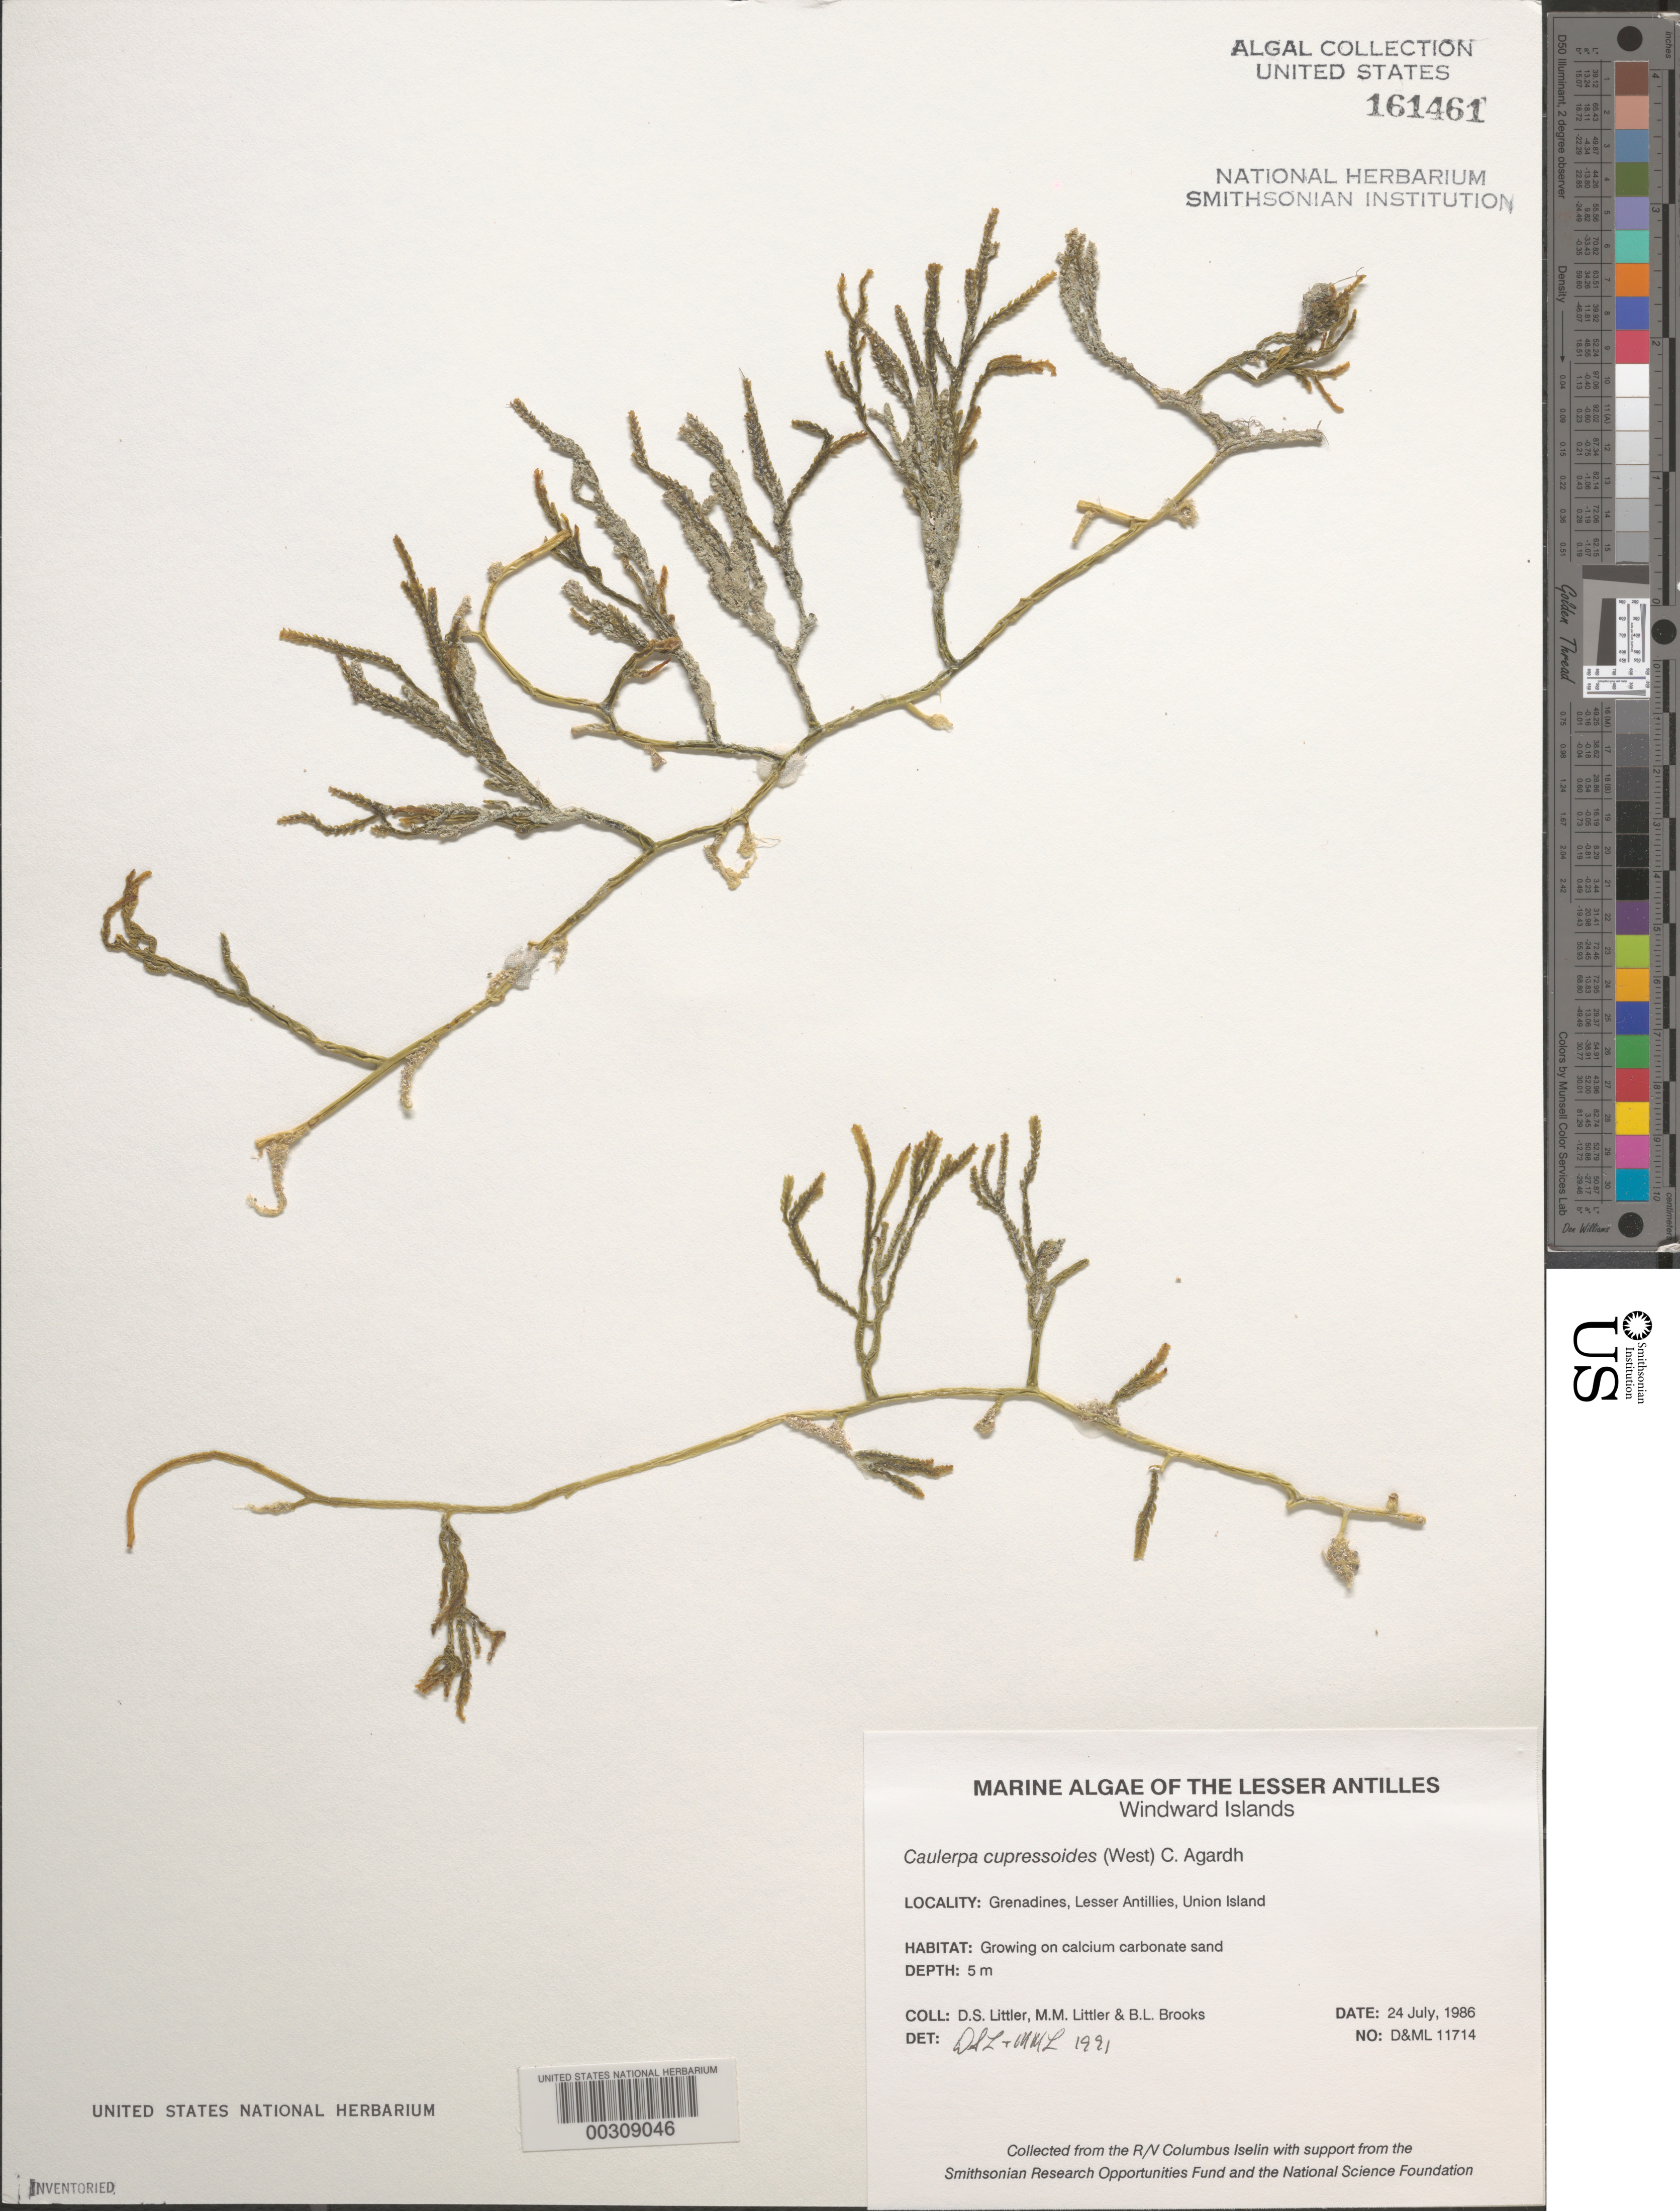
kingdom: Plantae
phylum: Chlorophyta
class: Ulvophyceae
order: Bryopsidales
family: Caulerpaceae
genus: Caulerpa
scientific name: Caulerpa cupressoides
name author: (Vahl) C. Agardh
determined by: Littler, D. S.; Littler, M. M.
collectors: D. S. Littler, M. M. Littler & B. Brooks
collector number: D&ML 11714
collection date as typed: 24 Jul 1986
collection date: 1986-07-24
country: St. Vincent - Grenadines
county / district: Grenadines Parish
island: Union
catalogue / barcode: US 161461